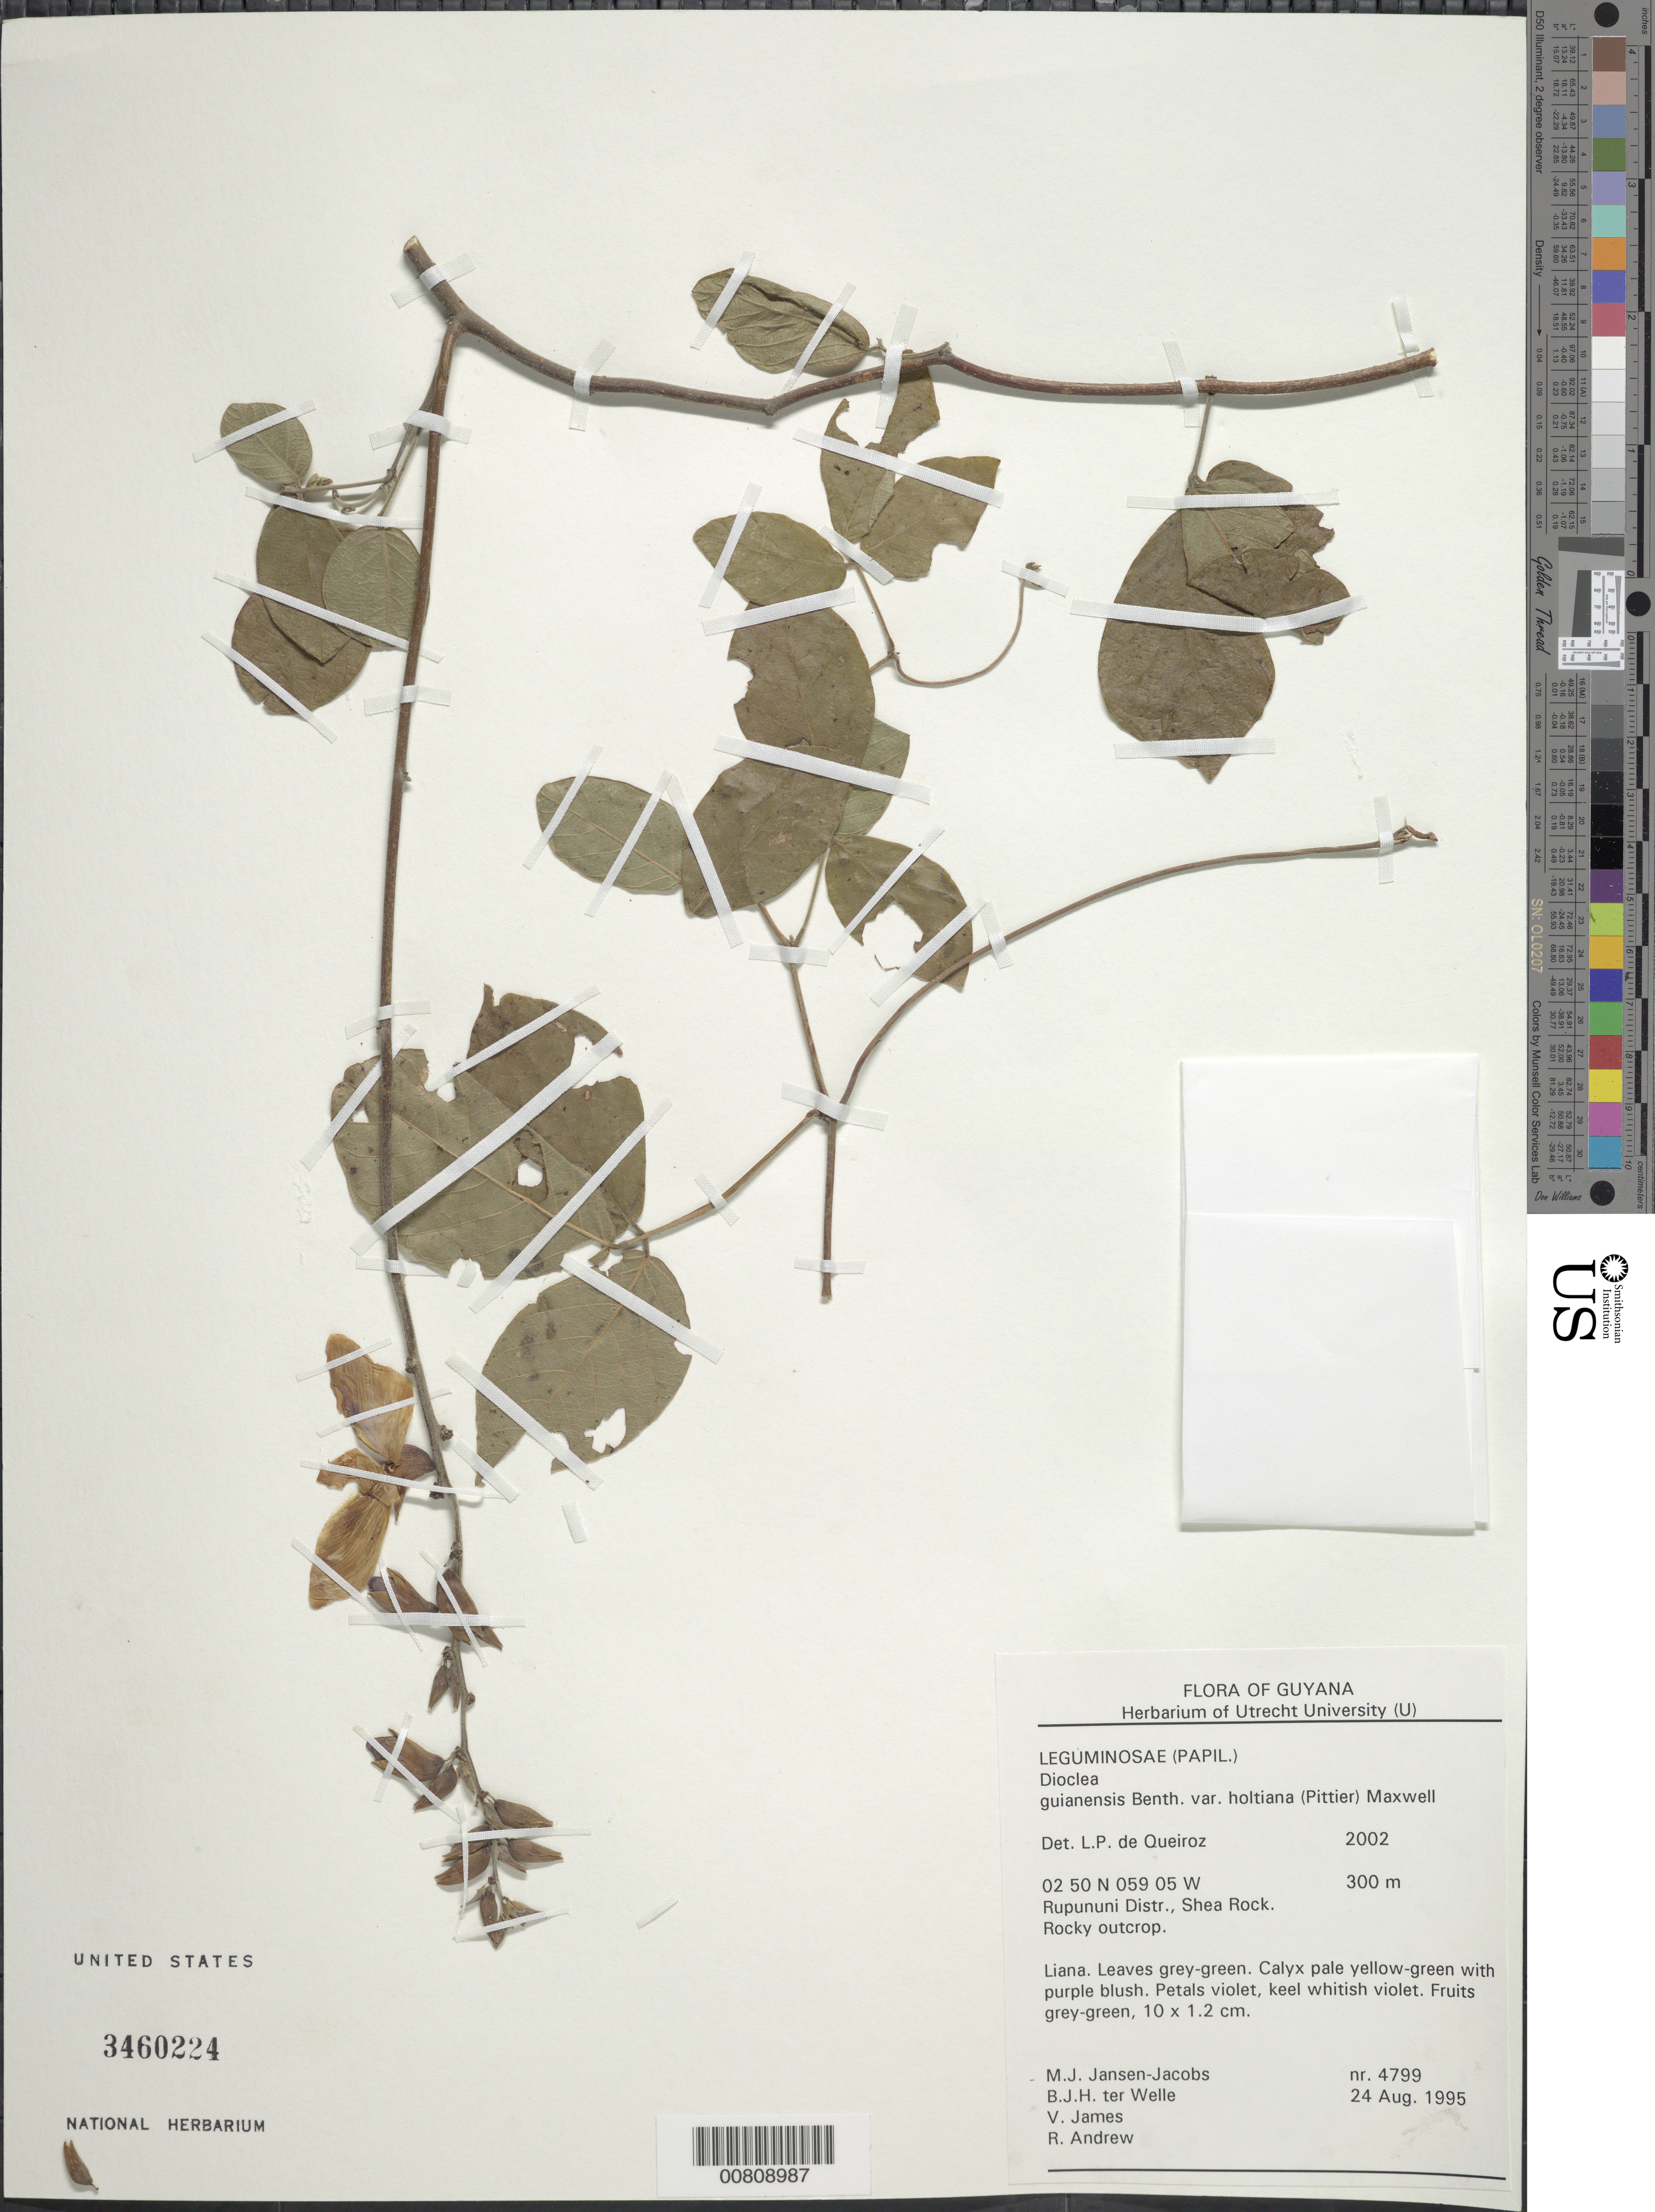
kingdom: Plantae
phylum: Tracheophyta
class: Magnoliopsida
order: Fabales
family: Fabaceae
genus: Dioclea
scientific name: Dioclea guianensis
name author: Benth.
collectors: M. J. Jansen-Jacobs, B. Welle, V. James & R. Andrew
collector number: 4799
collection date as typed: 24-Aug-95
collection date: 1995-08-24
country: Guyana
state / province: U. Takutu-U. Essequibo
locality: Shea Rock, Rupununi Dist.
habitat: Rocky outcrop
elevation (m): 300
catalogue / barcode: US 3460224